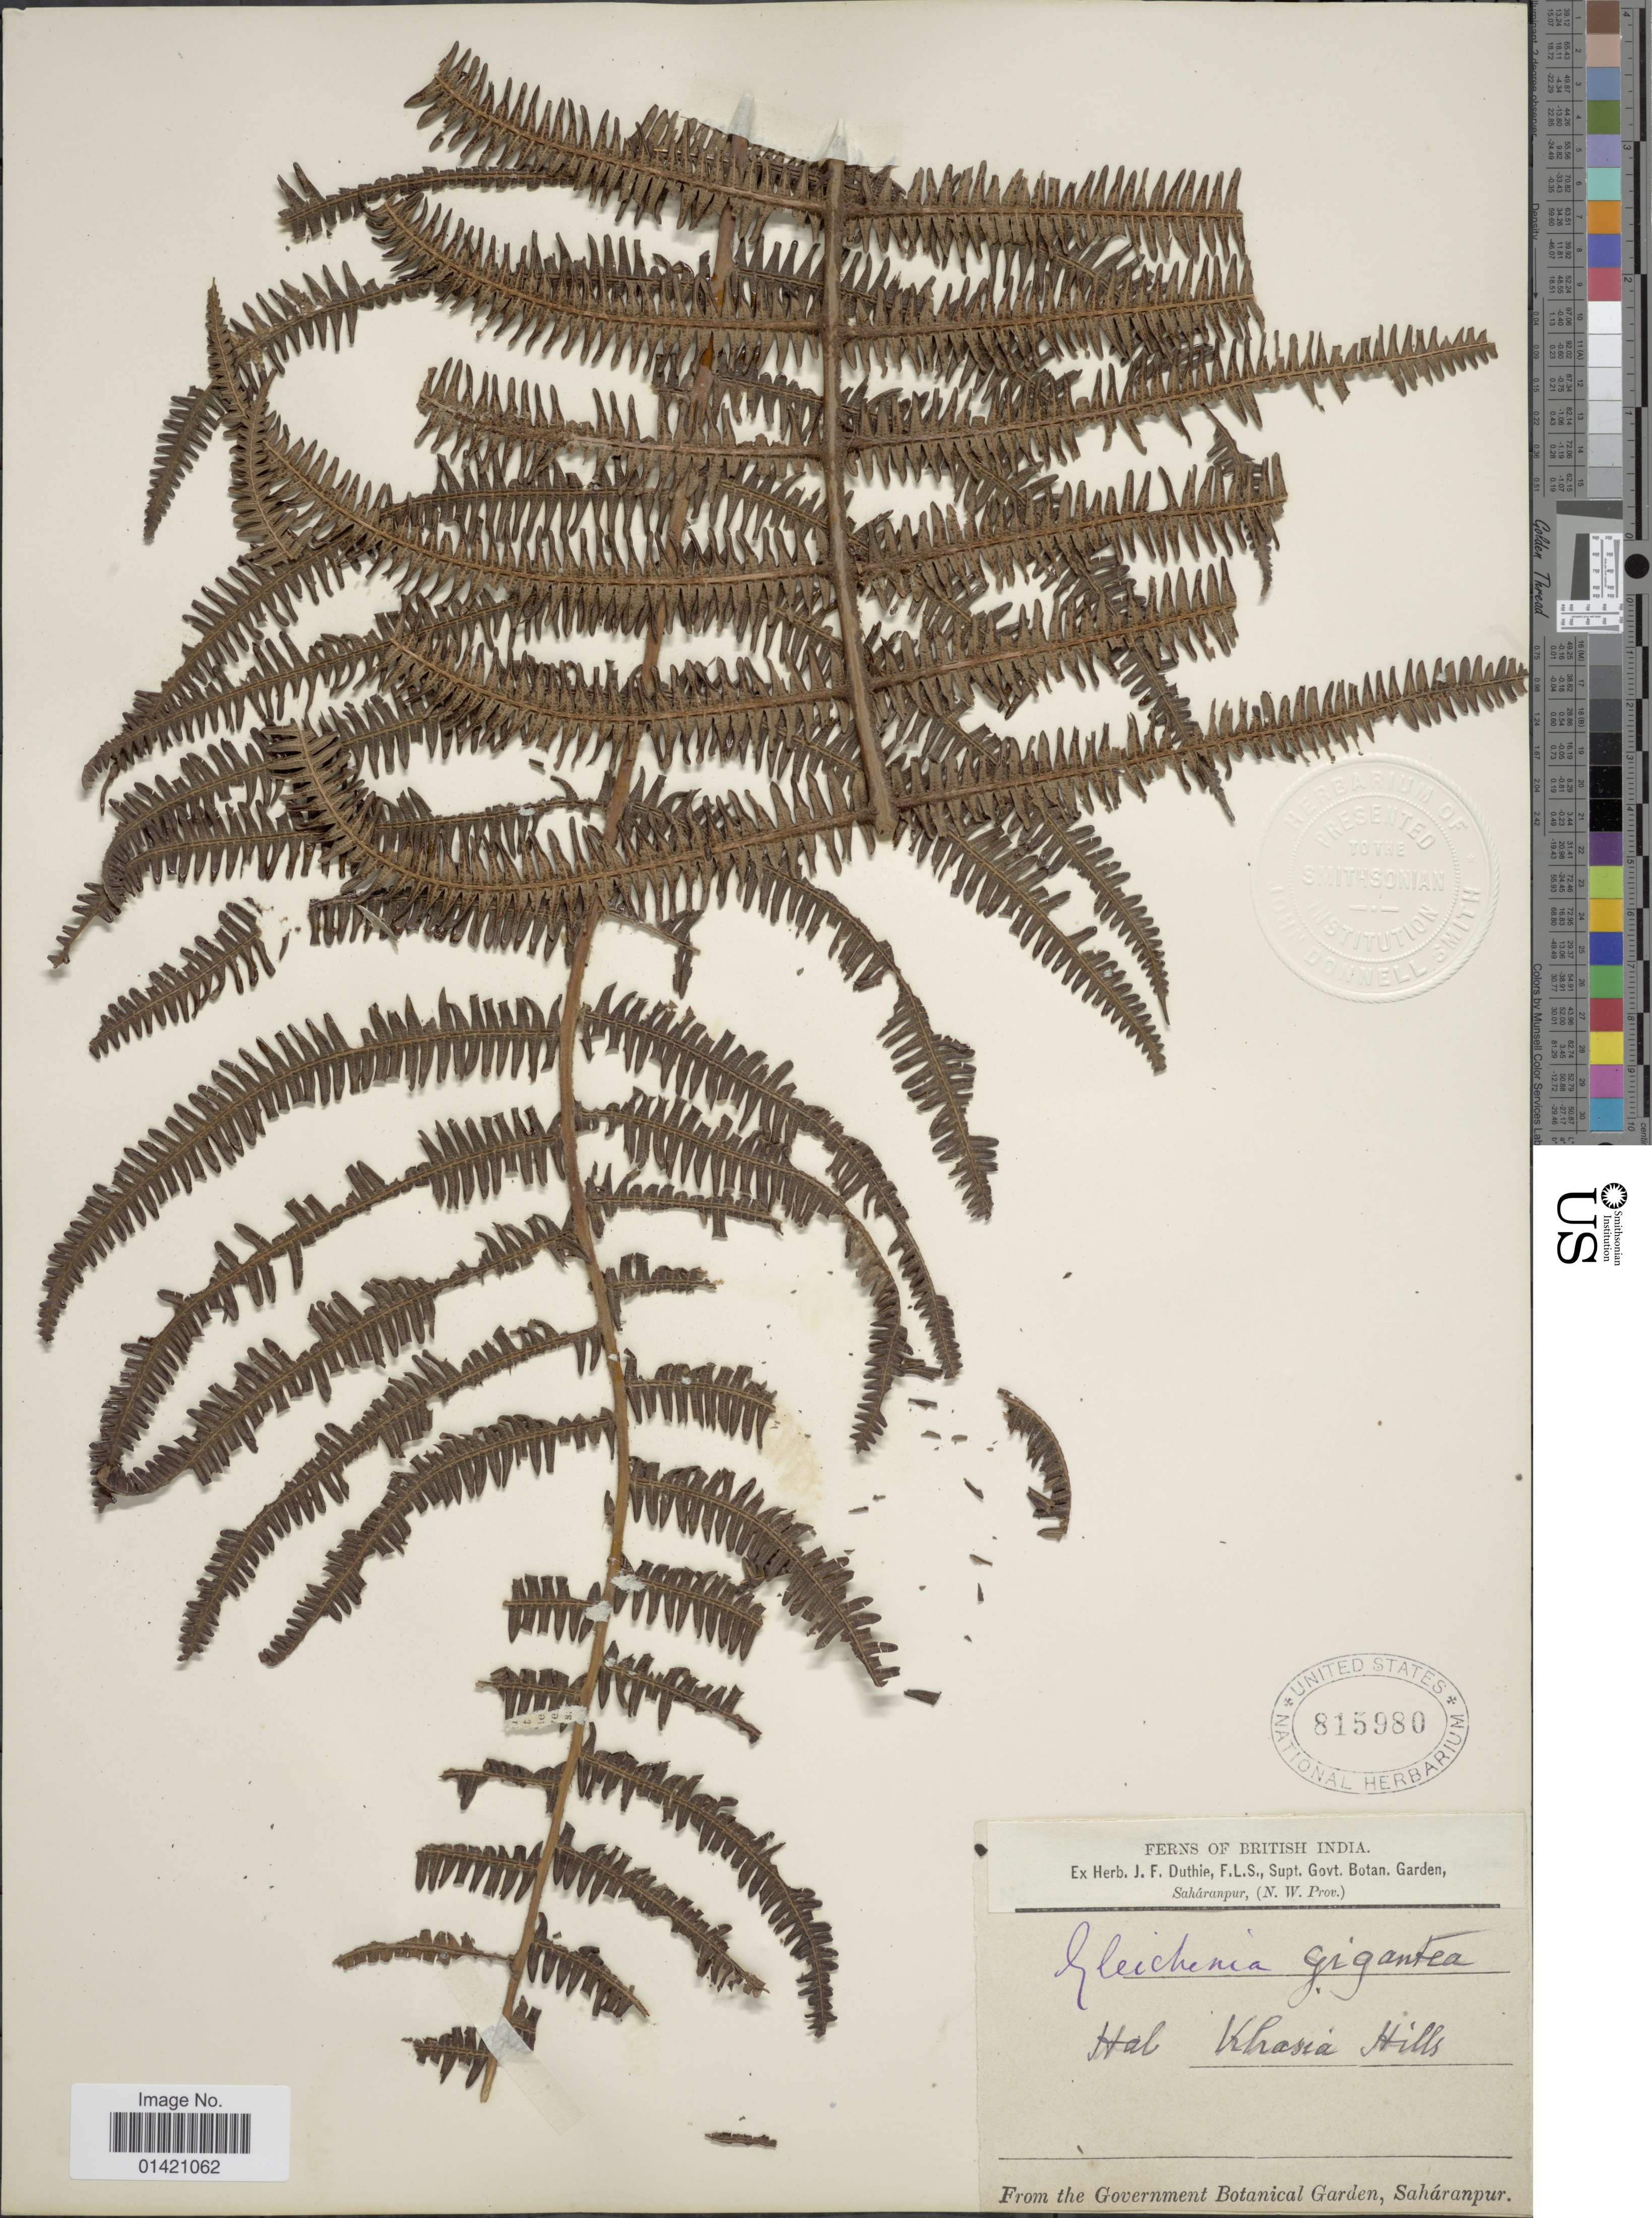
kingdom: Plantae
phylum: Tracheophyta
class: Polypodiopsida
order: Gleicheniales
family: Gleicheniaceae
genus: Diplopterygium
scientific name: Diplopterygium glaucum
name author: (Thunb. ex Houtt.) Nakai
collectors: ex herb. J. F. Duthie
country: India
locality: British India. Khasia Hills.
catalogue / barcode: US 815980